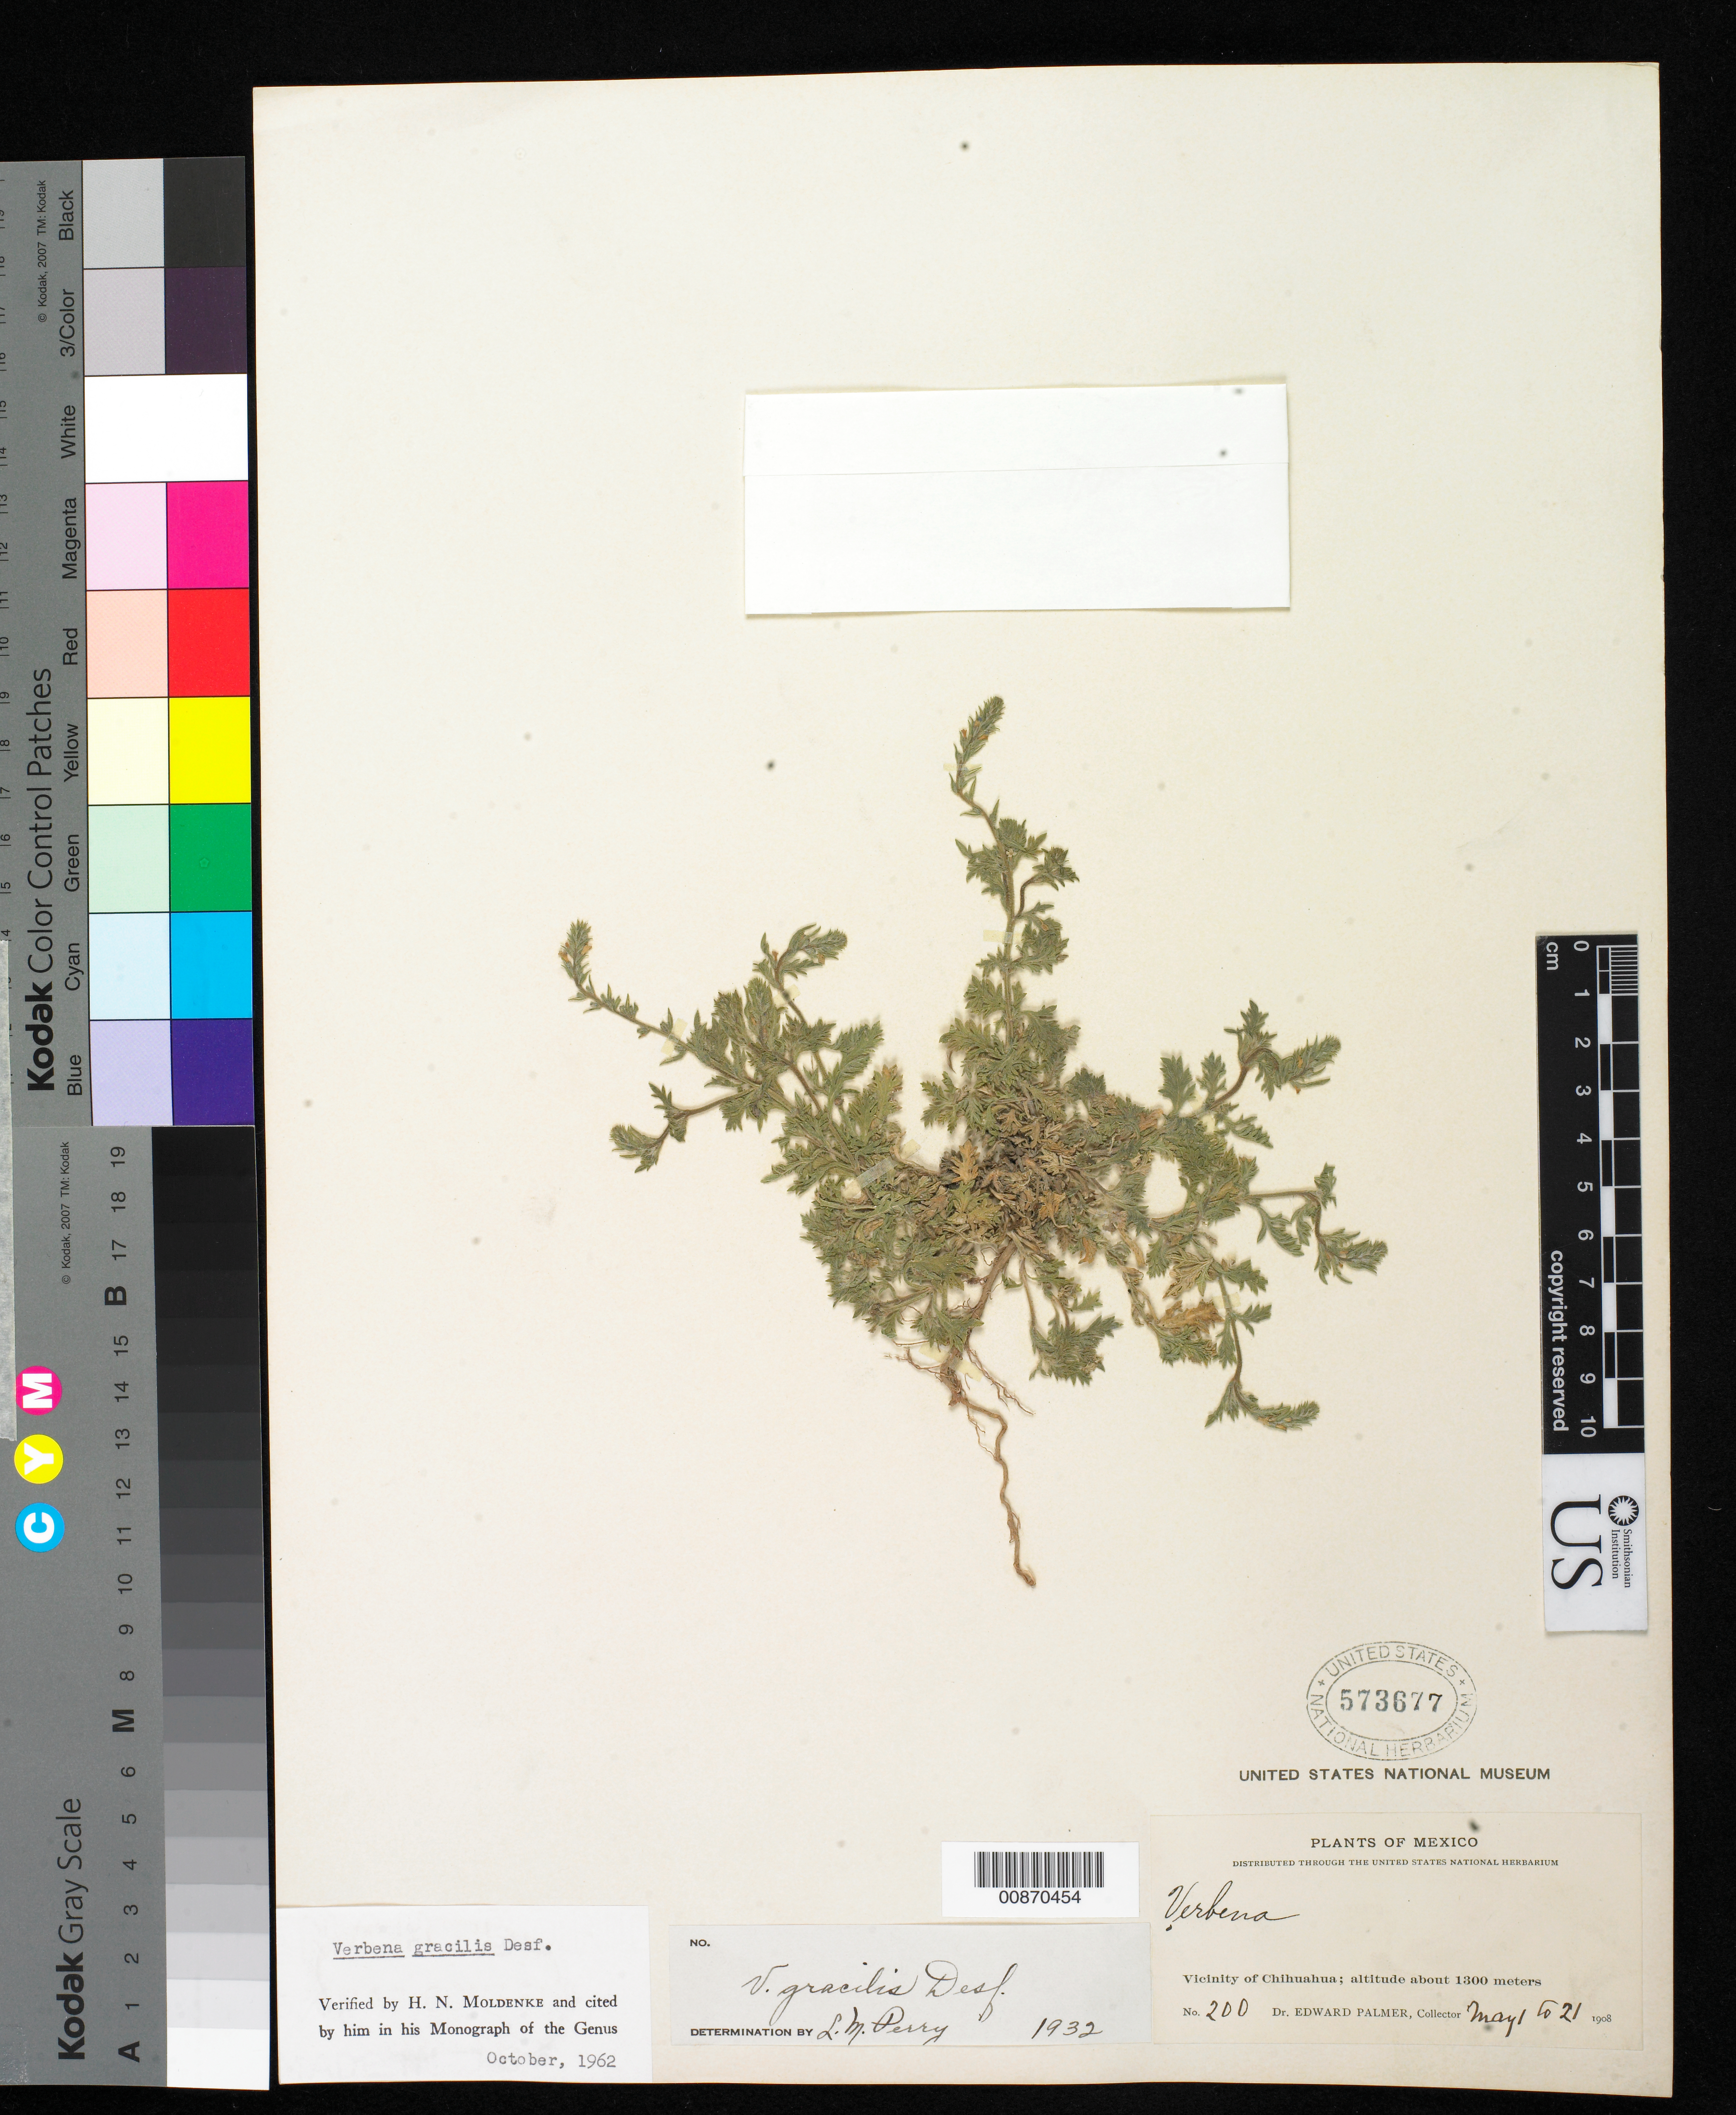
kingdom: Plantae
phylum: Tracheophyta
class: Magnoliopsida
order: Lamiales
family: Verbenaceae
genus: Verbena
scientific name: Verbena gracilis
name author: Desf.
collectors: E. Palmer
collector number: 200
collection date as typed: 01 May 1908 to 21 May 1908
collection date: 1908-05-01/1908-05-21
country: Mexico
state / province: Chihuahua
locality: Vicinity of Chihuahua.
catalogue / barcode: US 573677